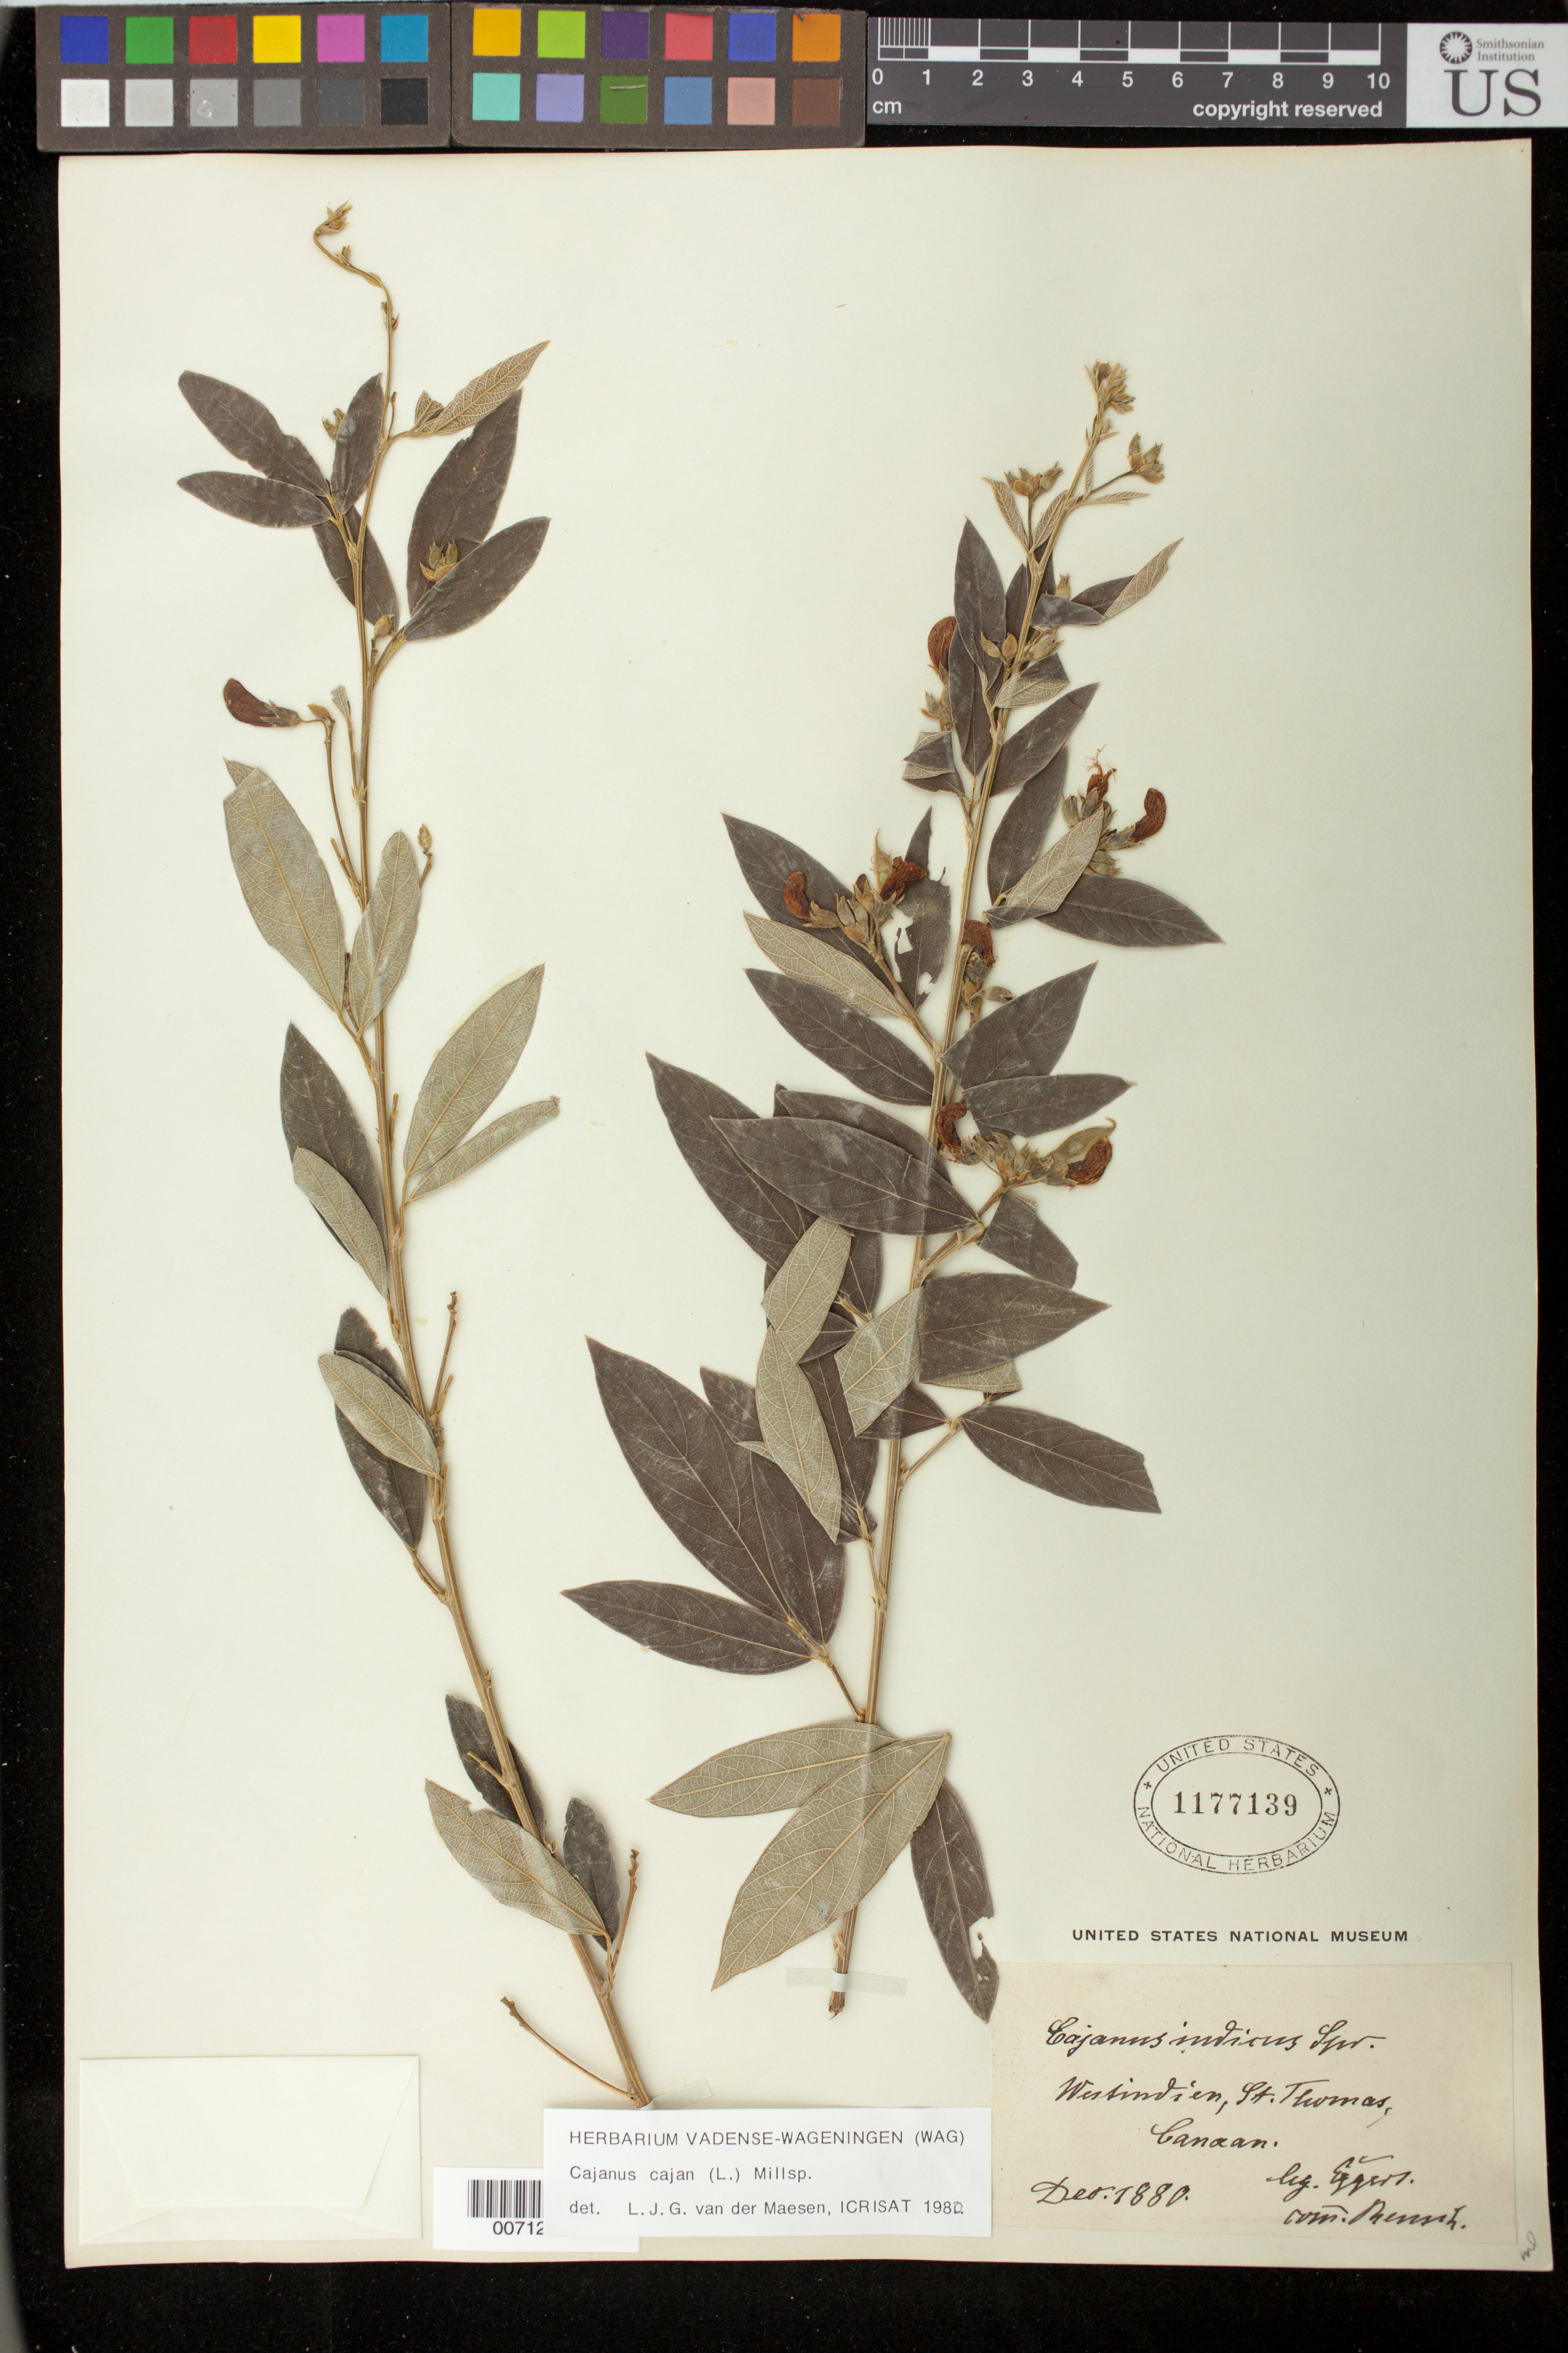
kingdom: Plantae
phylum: Tracheophyta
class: Magnoliopsida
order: Fabales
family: Fabaceae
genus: Cajanus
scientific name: Cajanus cajan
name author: (L.) Huth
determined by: Van Der Maesen, L. J. G., (WAG), Wageningen University (Netherlands)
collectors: H. F. A. von Eggers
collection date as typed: Dec 1880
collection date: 1880-12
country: U.S. Virgin Islands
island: St. Thomas Island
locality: Canaan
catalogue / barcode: US 1177139